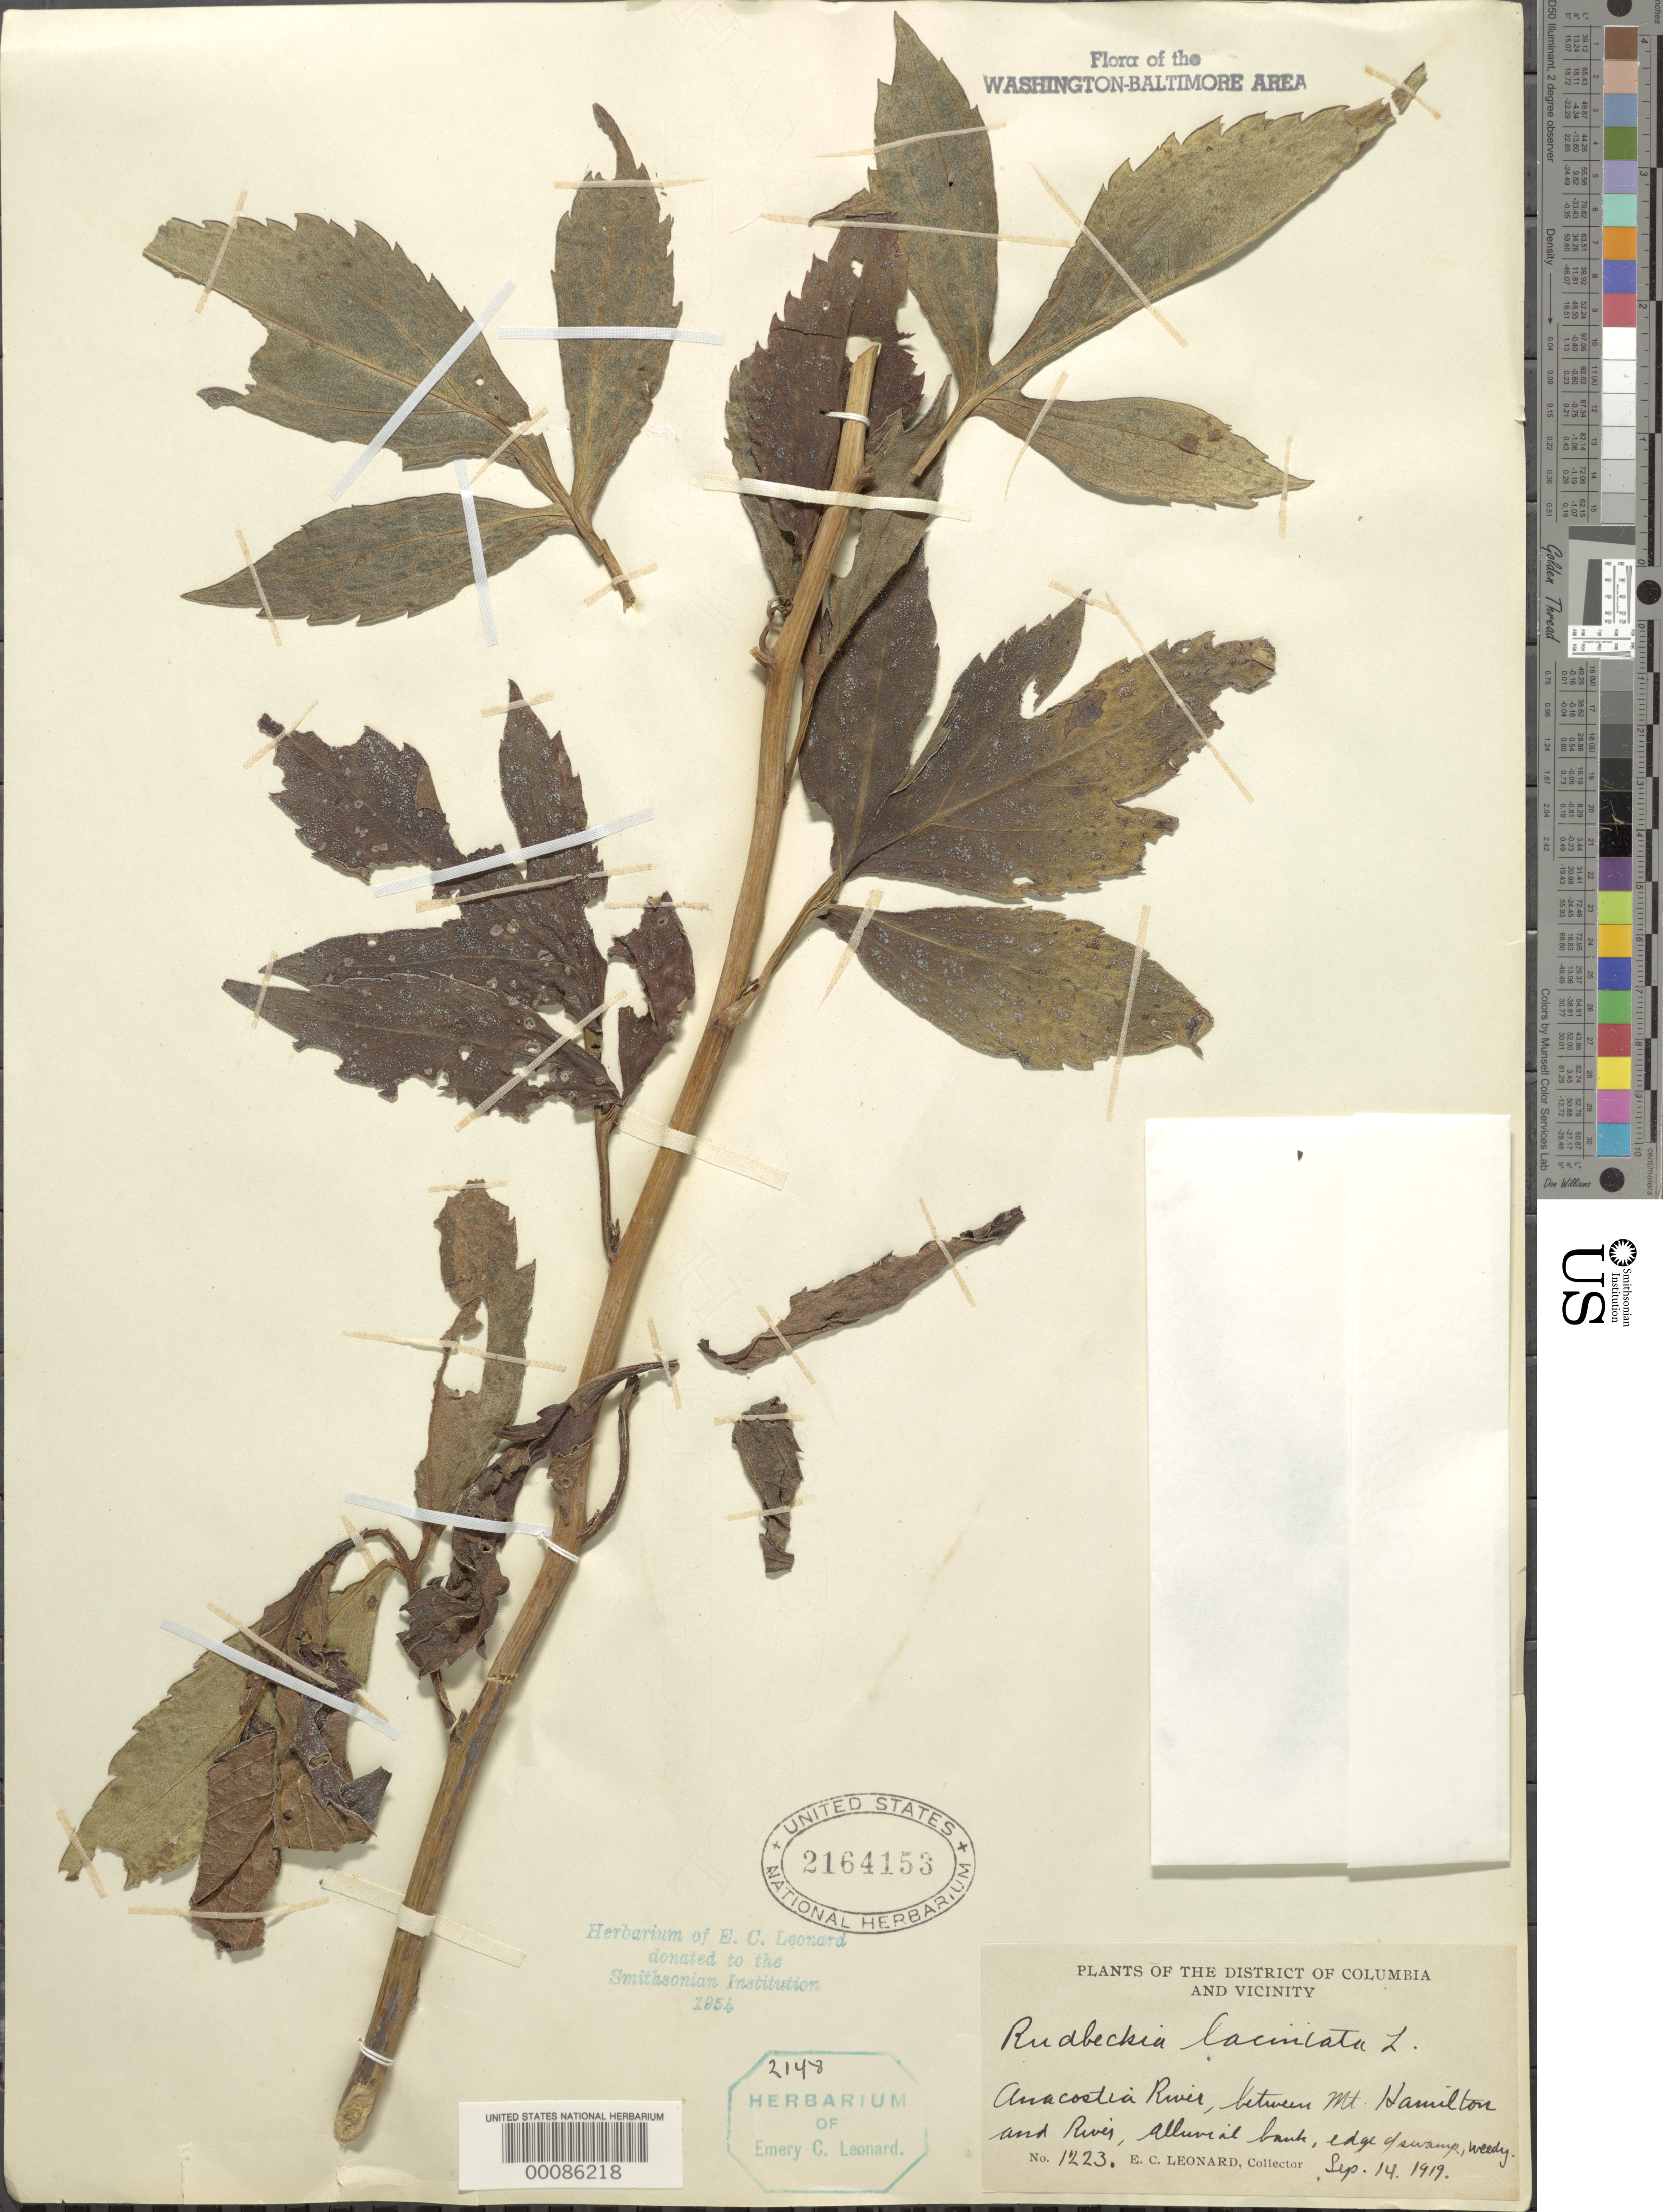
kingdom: Plantae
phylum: Tracheophyta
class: Magnoliopsida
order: Asterales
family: Asteraceae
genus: Rudbeckia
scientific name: Rudbeckia laciniata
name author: L.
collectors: E. C. Leonard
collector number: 12231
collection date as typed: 14 Sep 1919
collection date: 1919-09-14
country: United States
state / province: District of Columbia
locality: Anacostia River between Mount Hamilton and River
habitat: Alluvial bank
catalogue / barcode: US 2164153